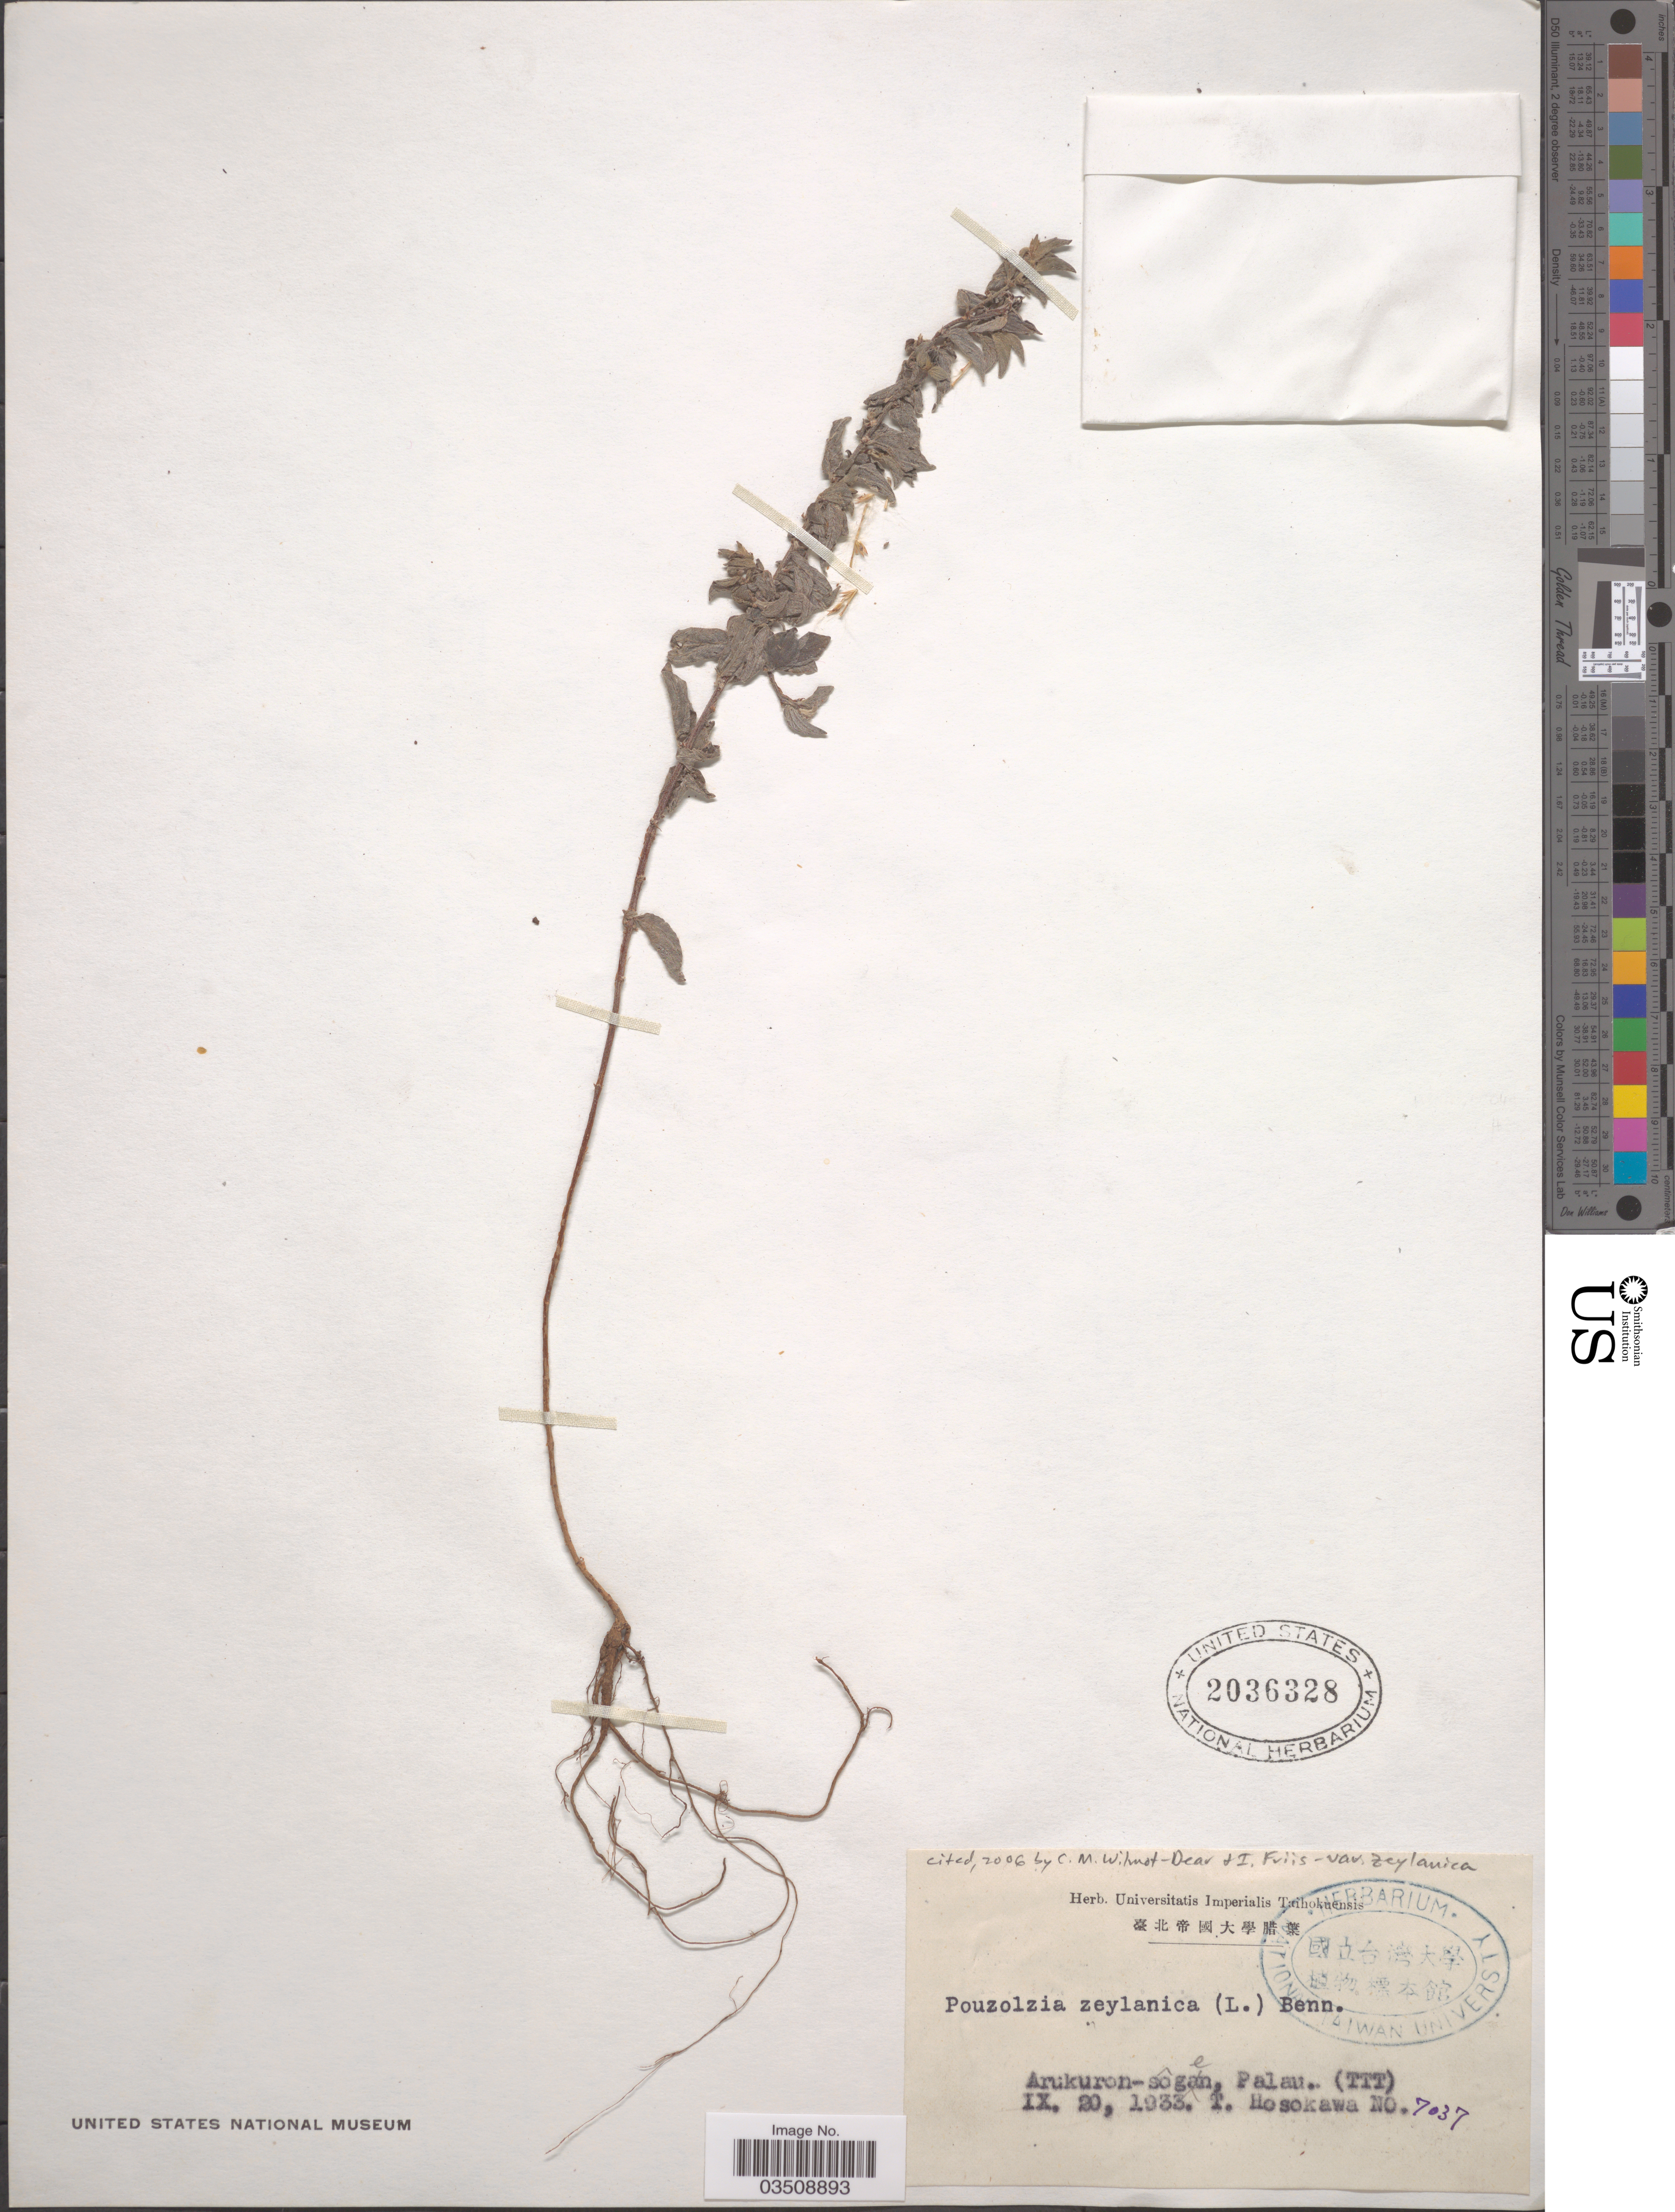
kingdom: Plantae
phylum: Tracheophyta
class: Magnoliopsida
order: Rosales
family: Urticaceae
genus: Pouzolzia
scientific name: Pouzolzia zeylanica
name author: (L.) Benn.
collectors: T. Hosokawa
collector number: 7037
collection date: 1933-09-20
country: Palau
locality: Arukuron sogen, Palau. (TTT).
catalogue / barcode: US 2036328